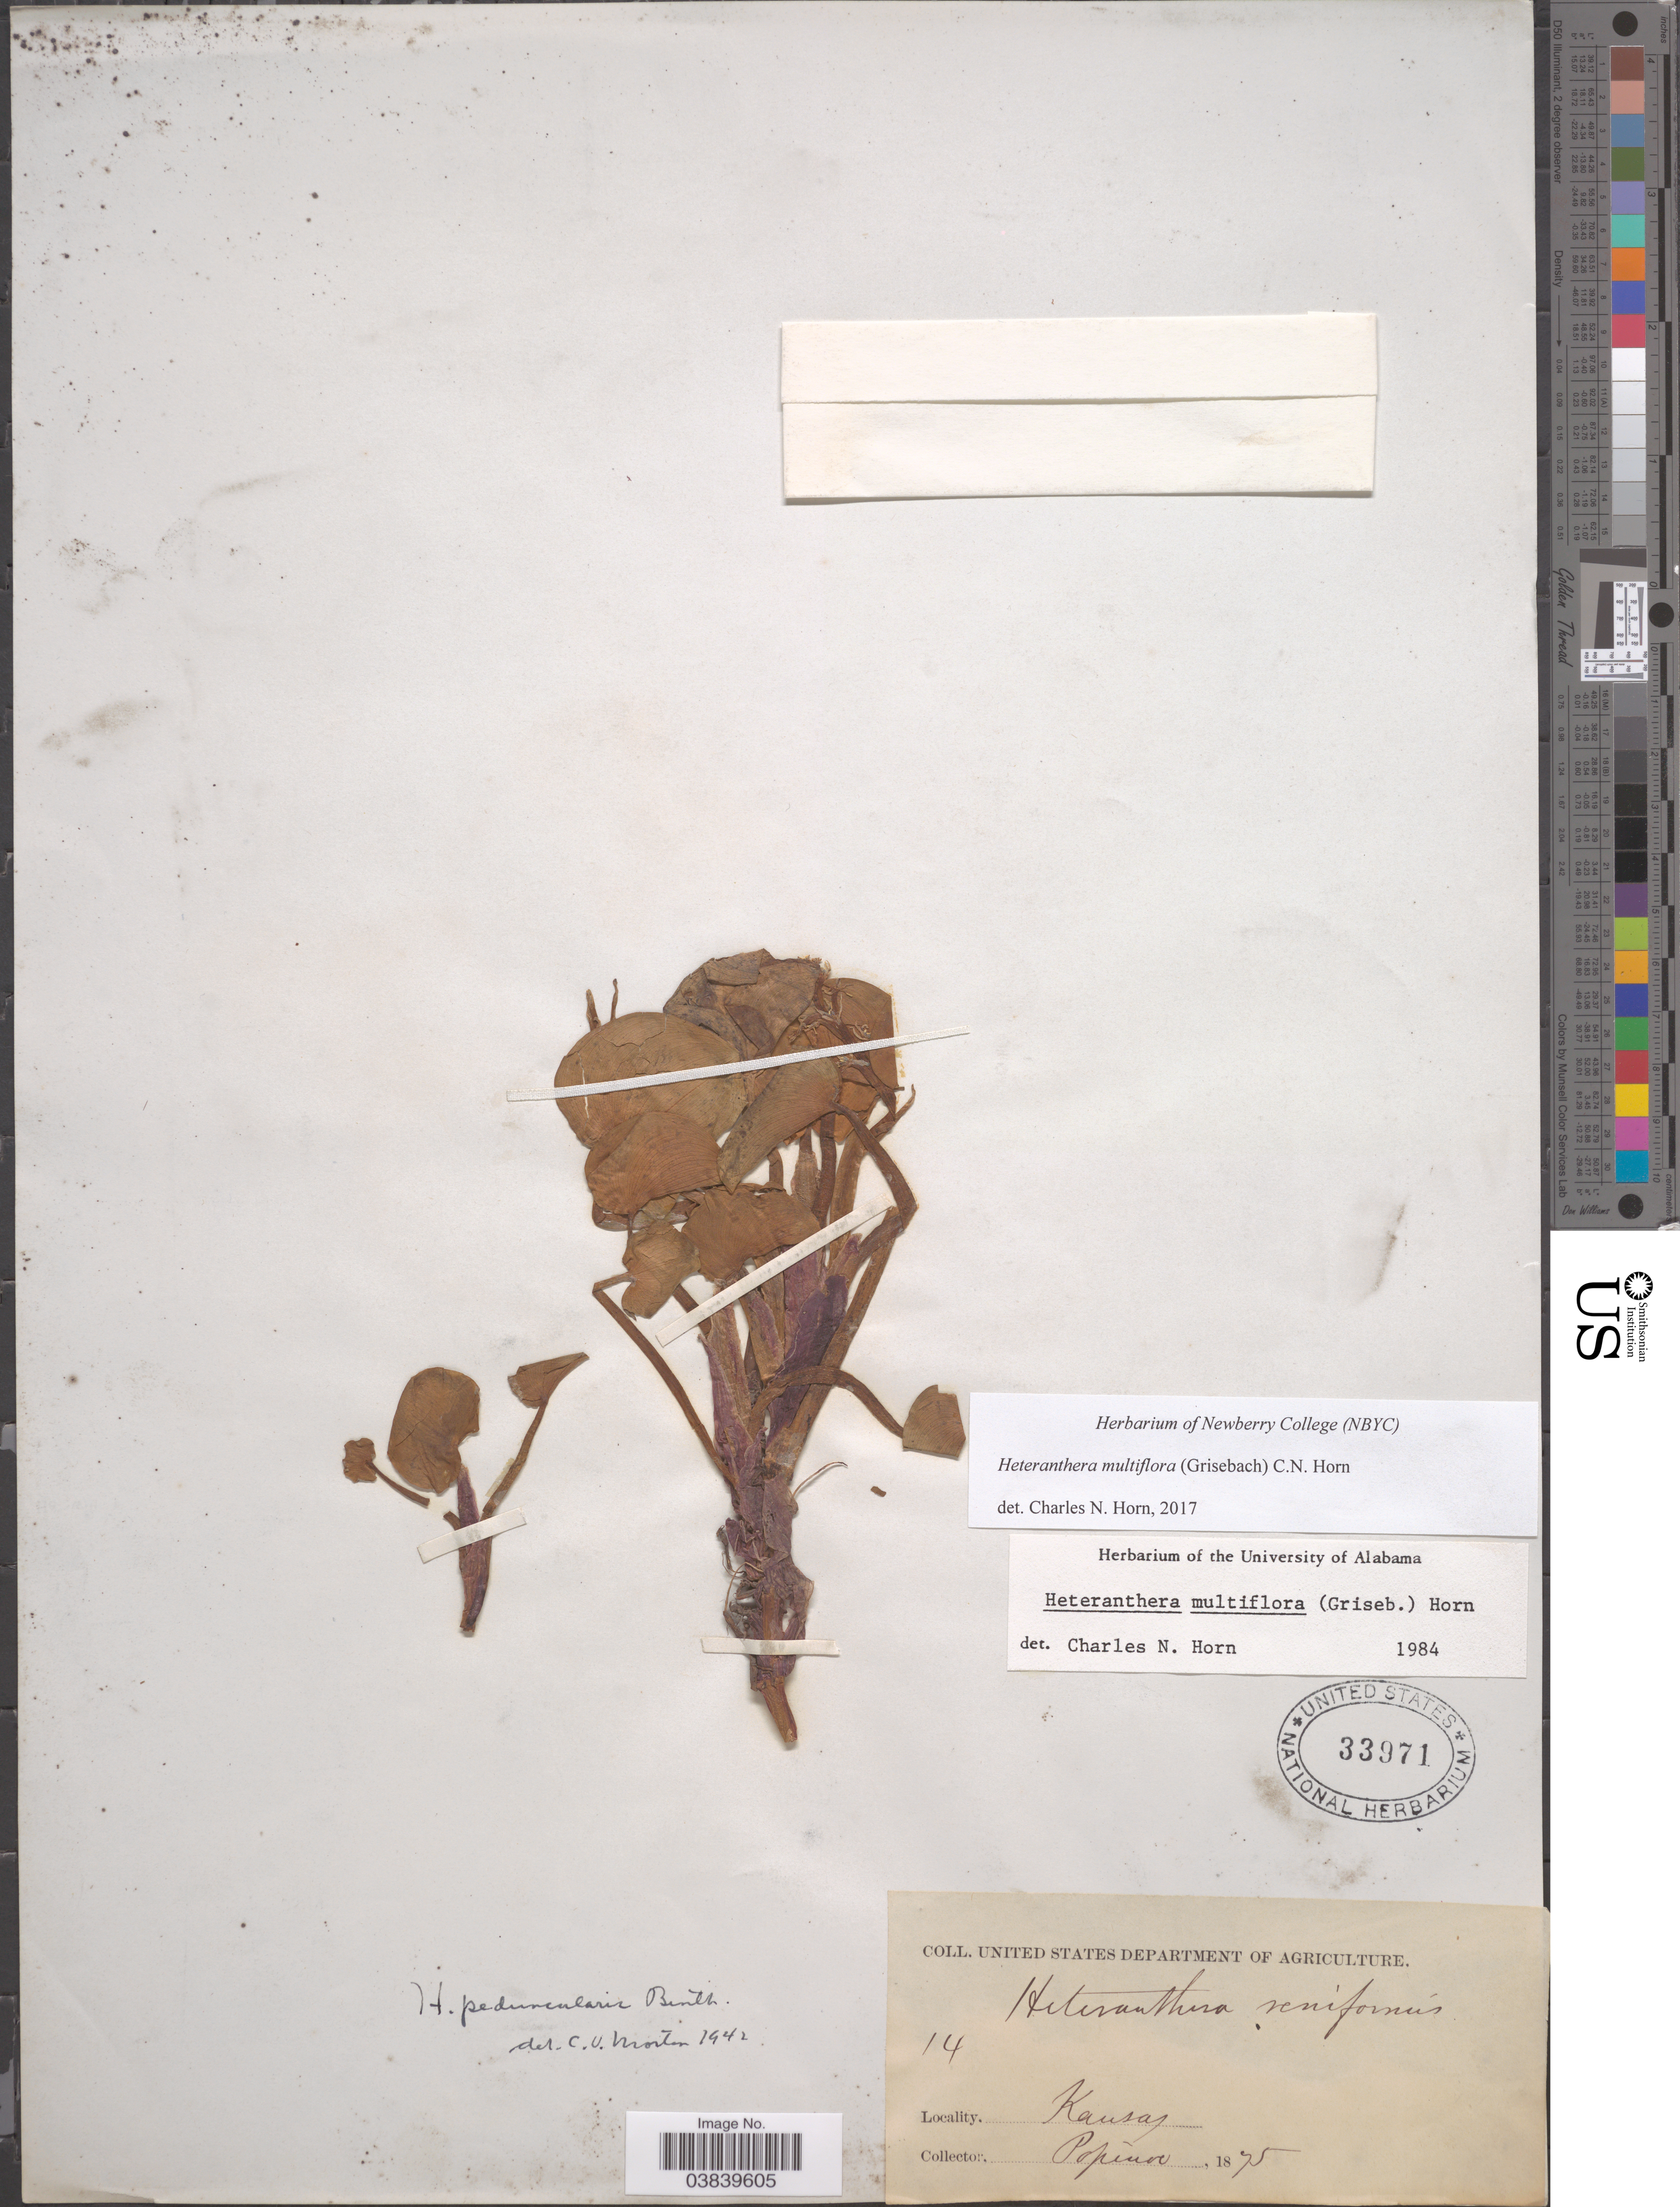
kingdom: Plantae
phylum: Tracheophyta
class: Liliopsida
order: Commelinales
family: Pontederiaceae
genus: Heteranthera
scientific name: Heteranthera multiflora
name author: (Griseb.) C.N. Horn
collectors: -- Popinoe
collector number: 14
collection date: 1875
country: United States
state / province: Kansas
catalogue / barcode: US 33971